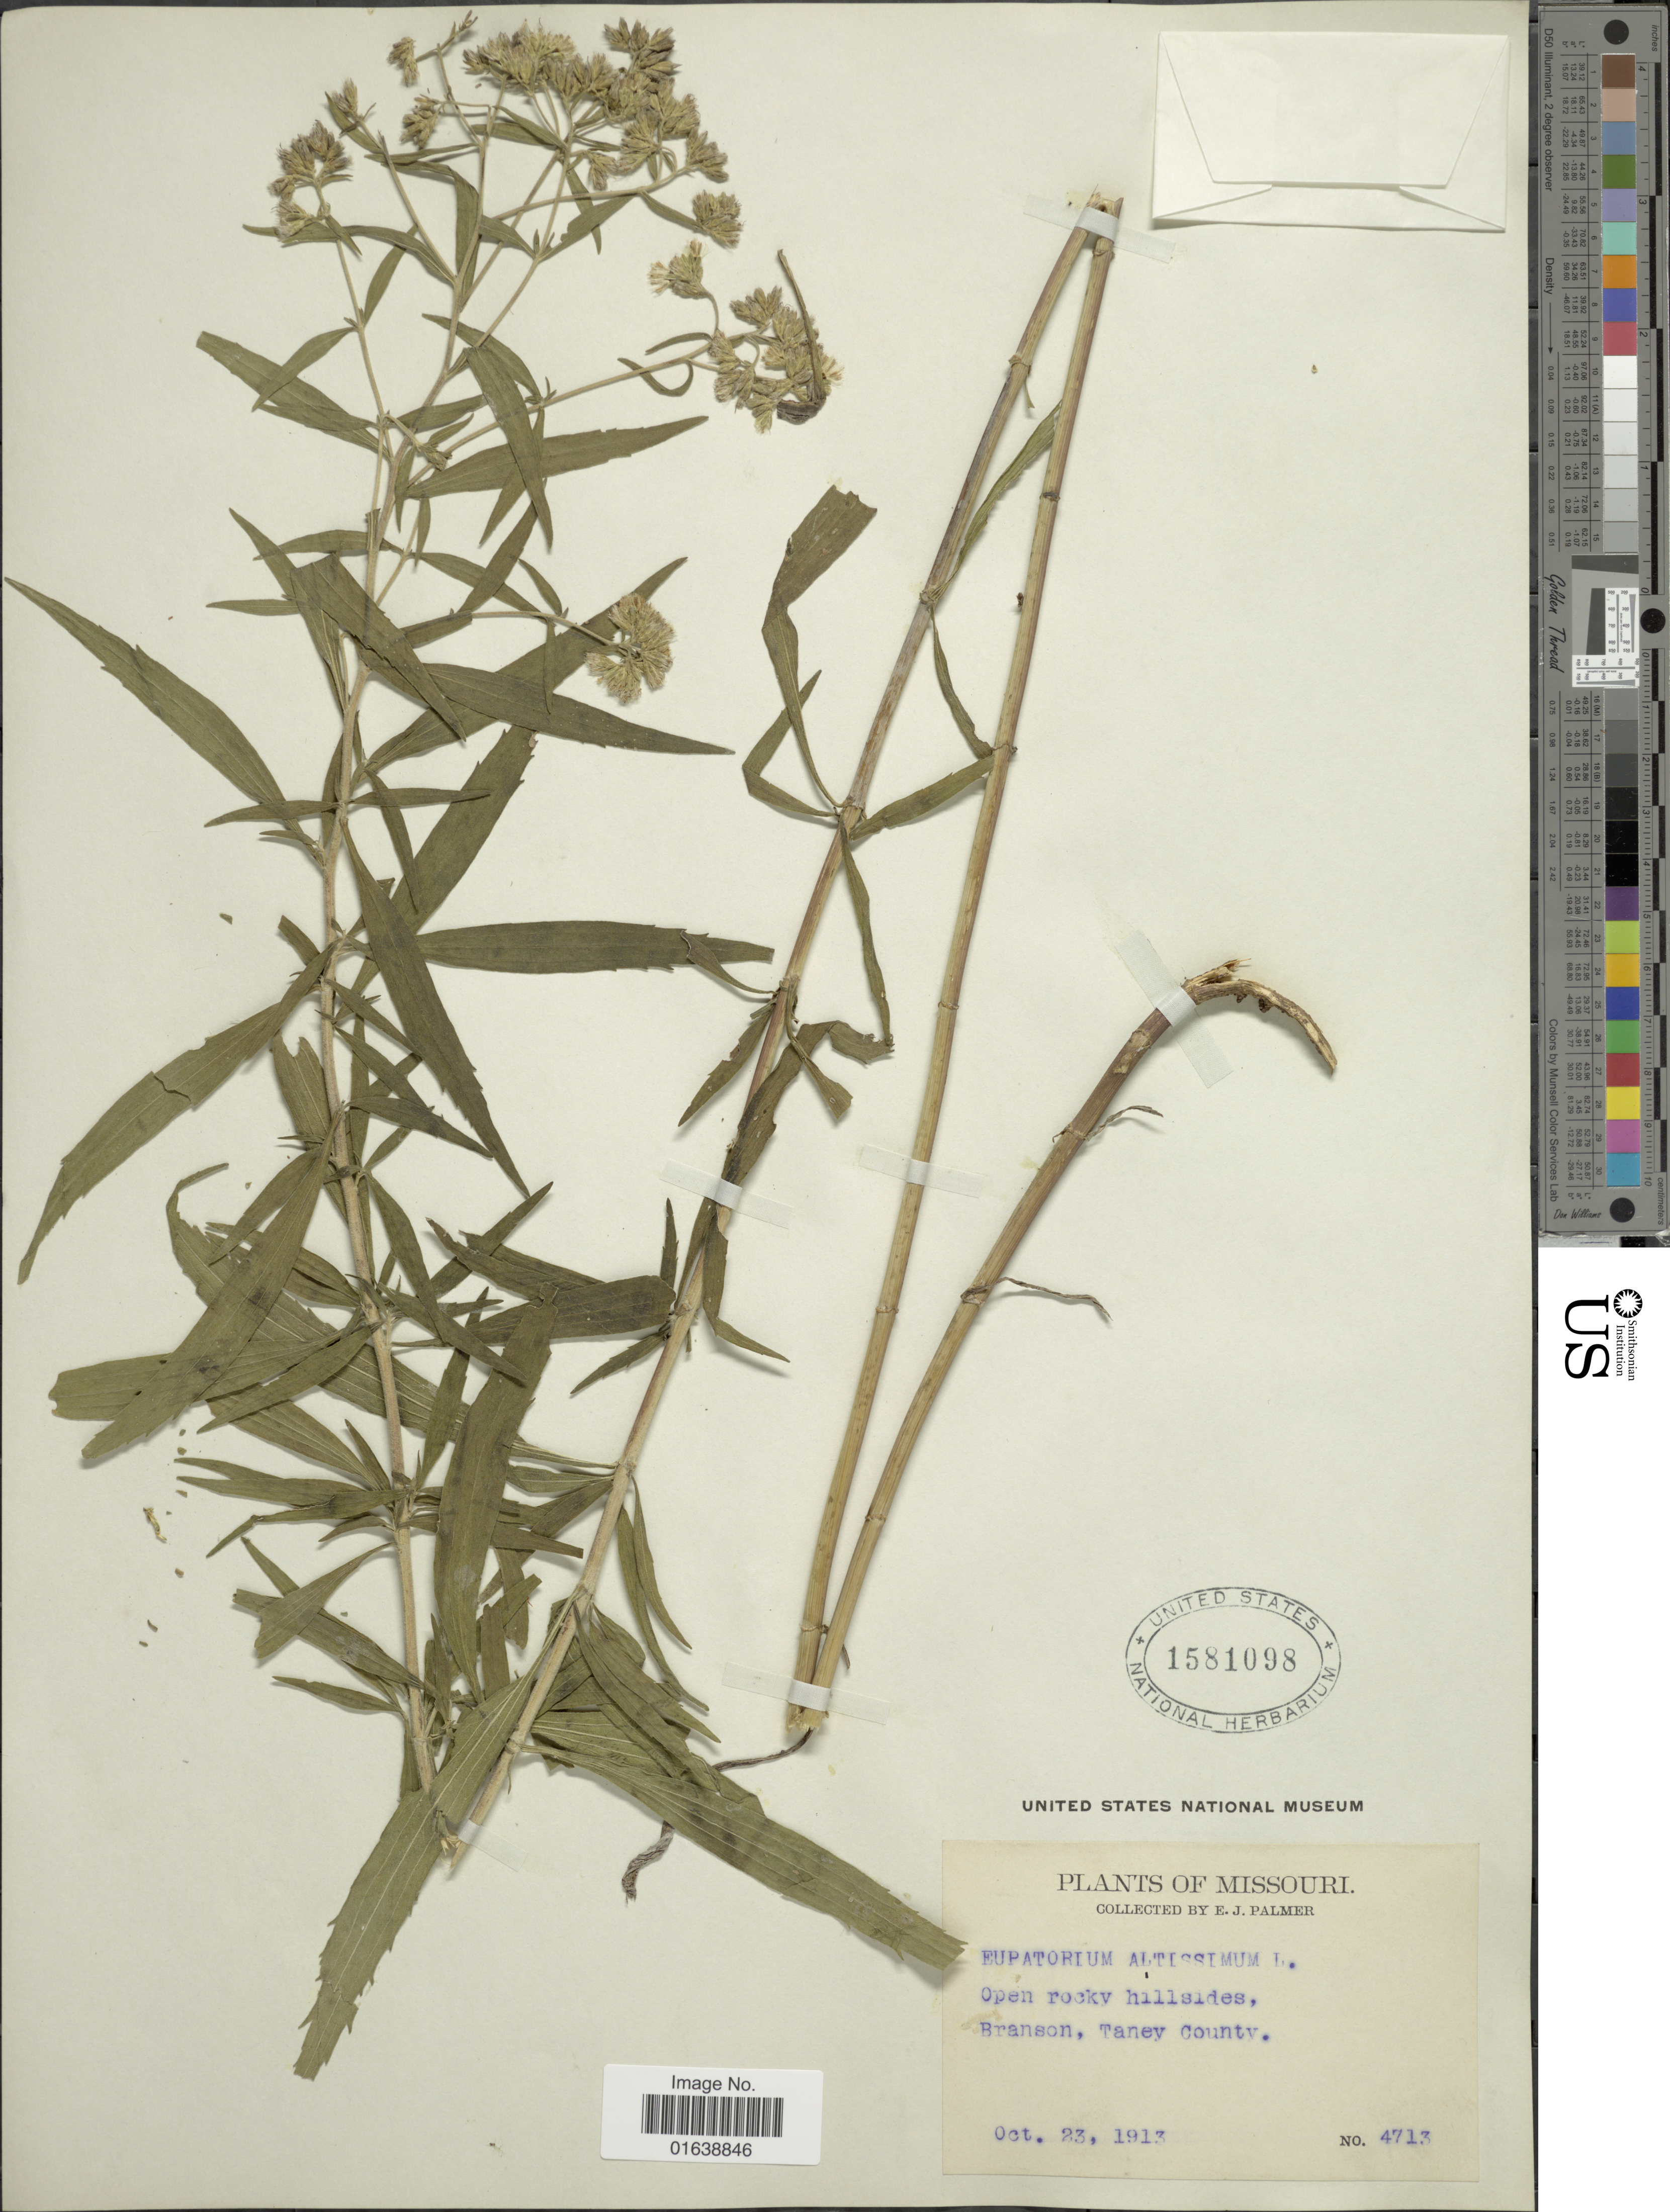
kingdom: Plantae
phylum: Tracheophyta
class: Magnoliopsida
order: Asterales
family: Asteraceae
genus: Eupatorium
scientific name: Eupatorium altissimum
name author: L.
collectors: E. J. Palmer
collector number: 4713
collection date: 1913-10-23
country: United States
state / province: Missouri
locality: Missouri. Open rocky hillsides. Branson, Tane County.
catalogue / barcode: US 1581098